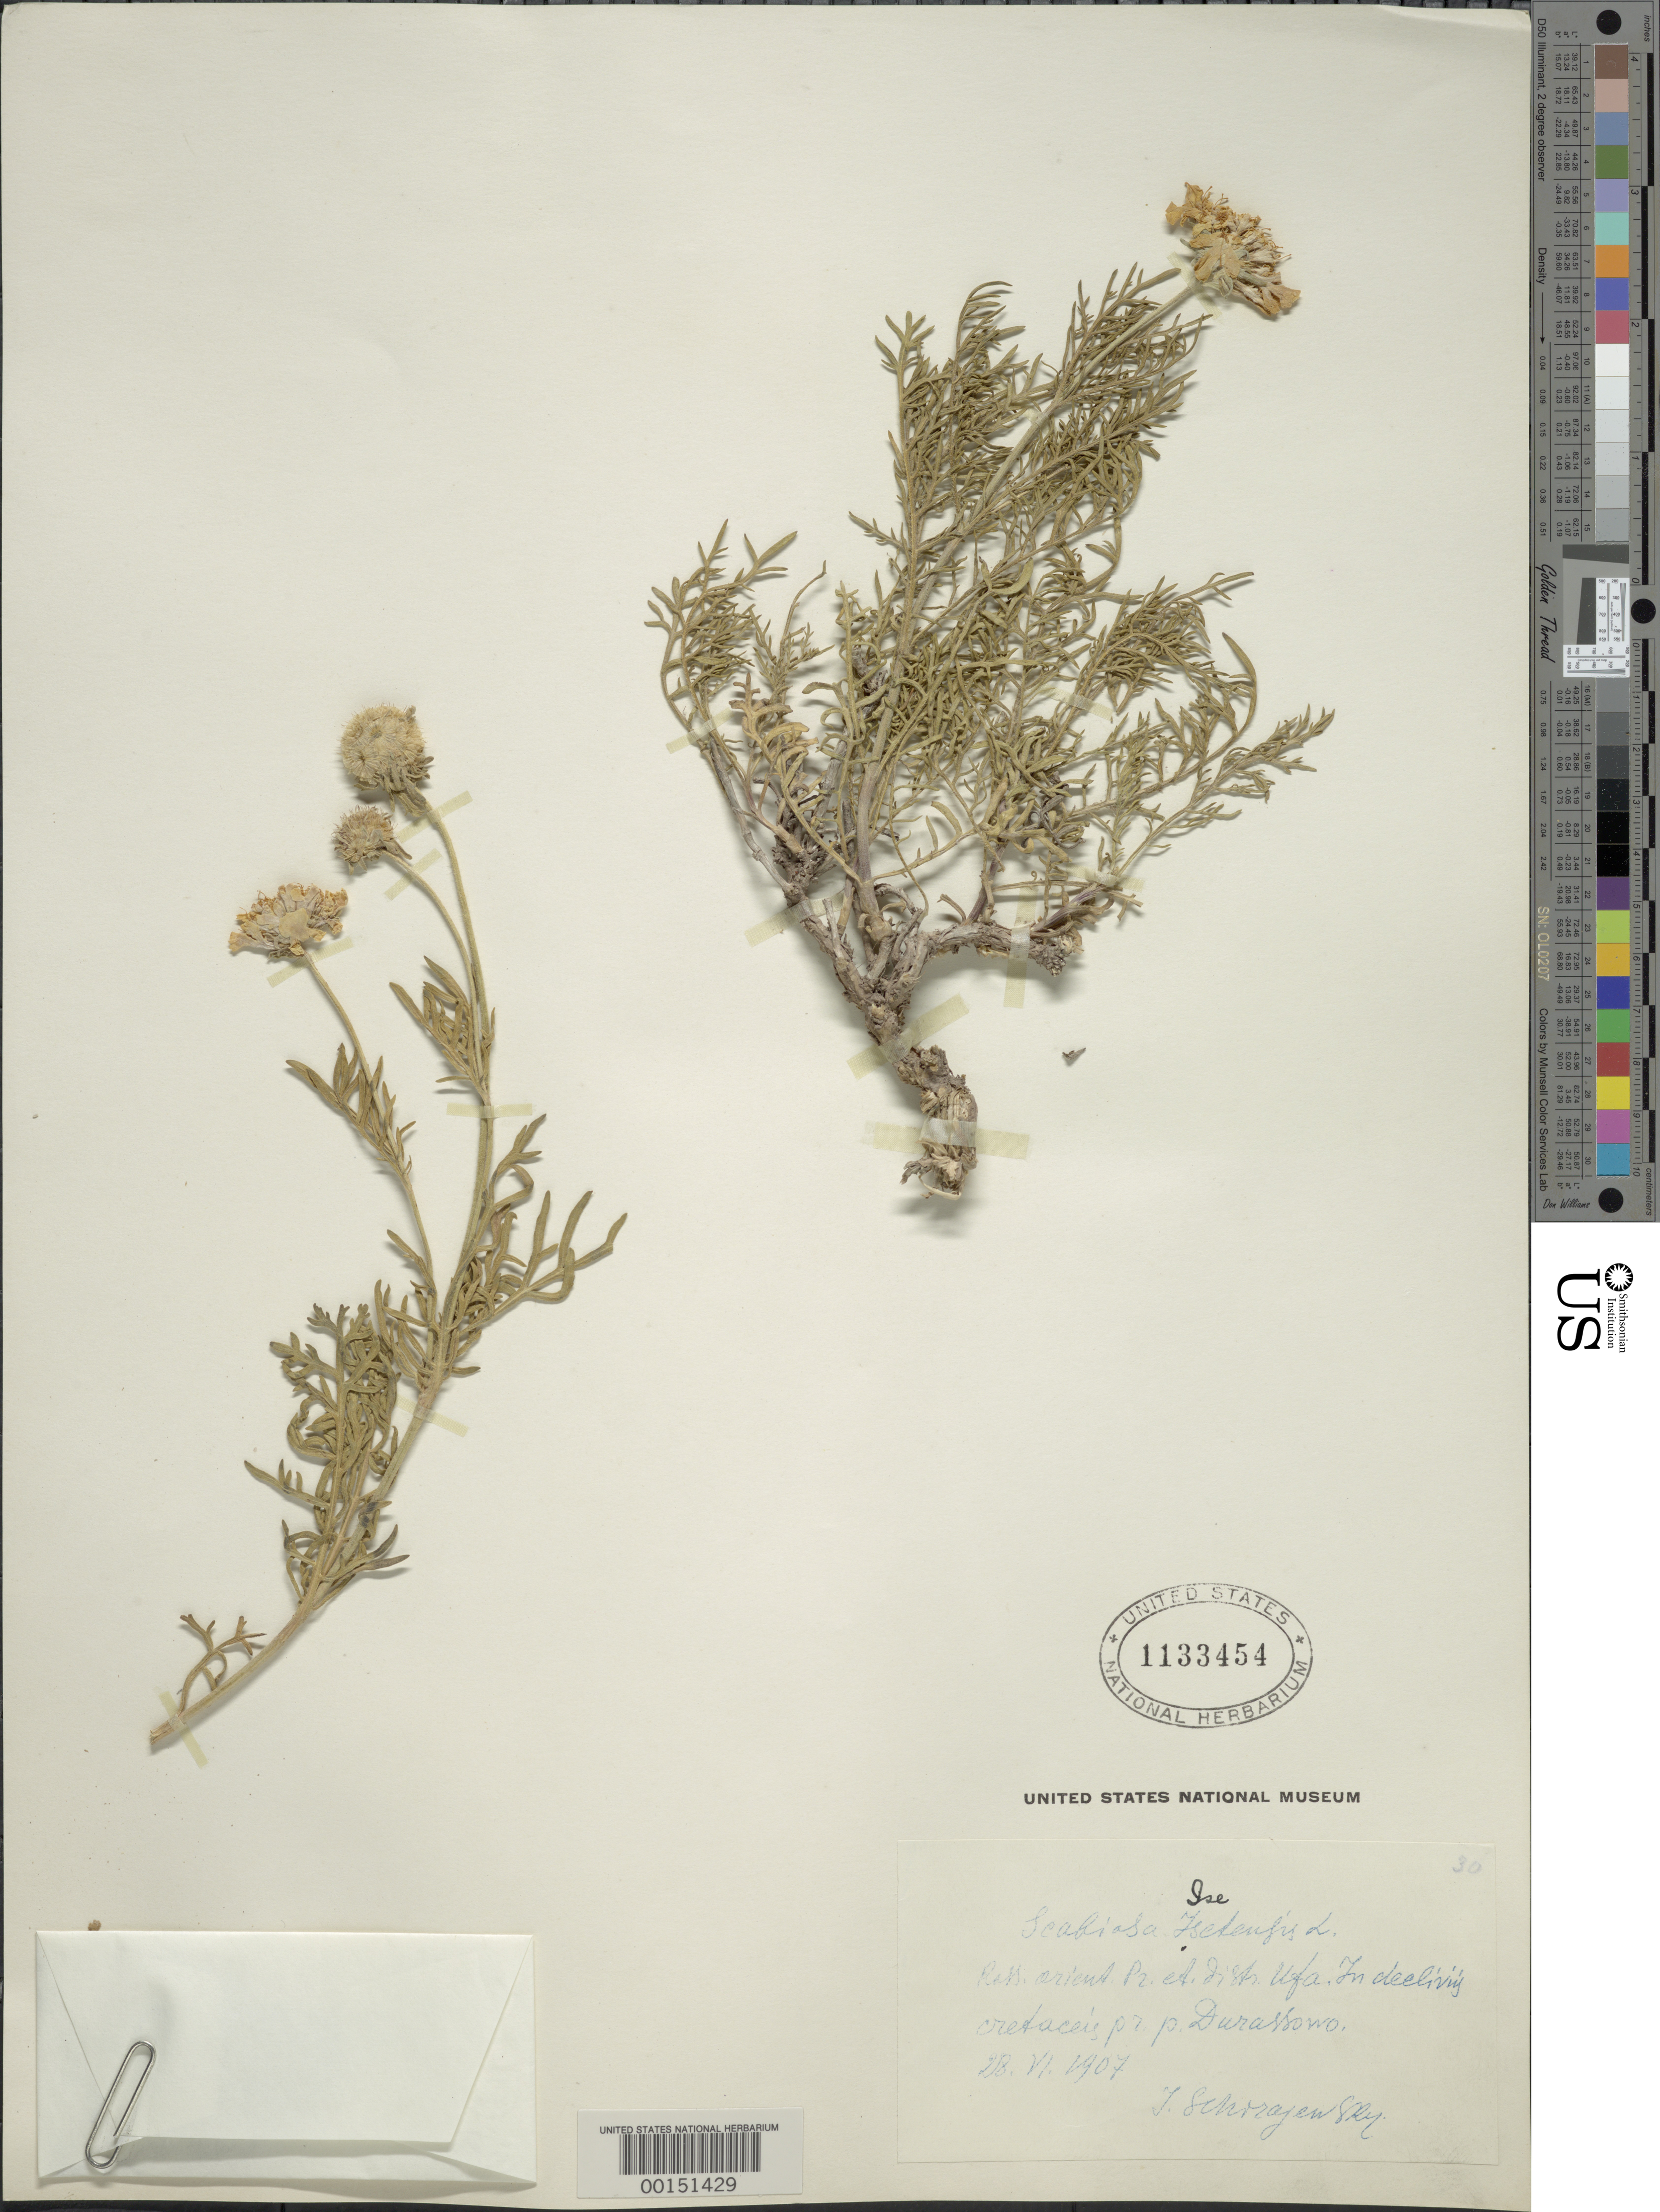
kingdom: Plantae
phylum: Tracheophyta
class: Magnoliopsida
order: Dipsacales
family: Caprifoliaceae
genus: Scabiosa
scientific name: Scabiosa isetensis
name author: L.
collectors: J. Schorajensky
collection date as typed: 28 Jun 1907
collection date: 1907-06-28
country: Russian Federation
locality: Durassovo [= Durasovo?]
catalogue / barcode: US 1133454